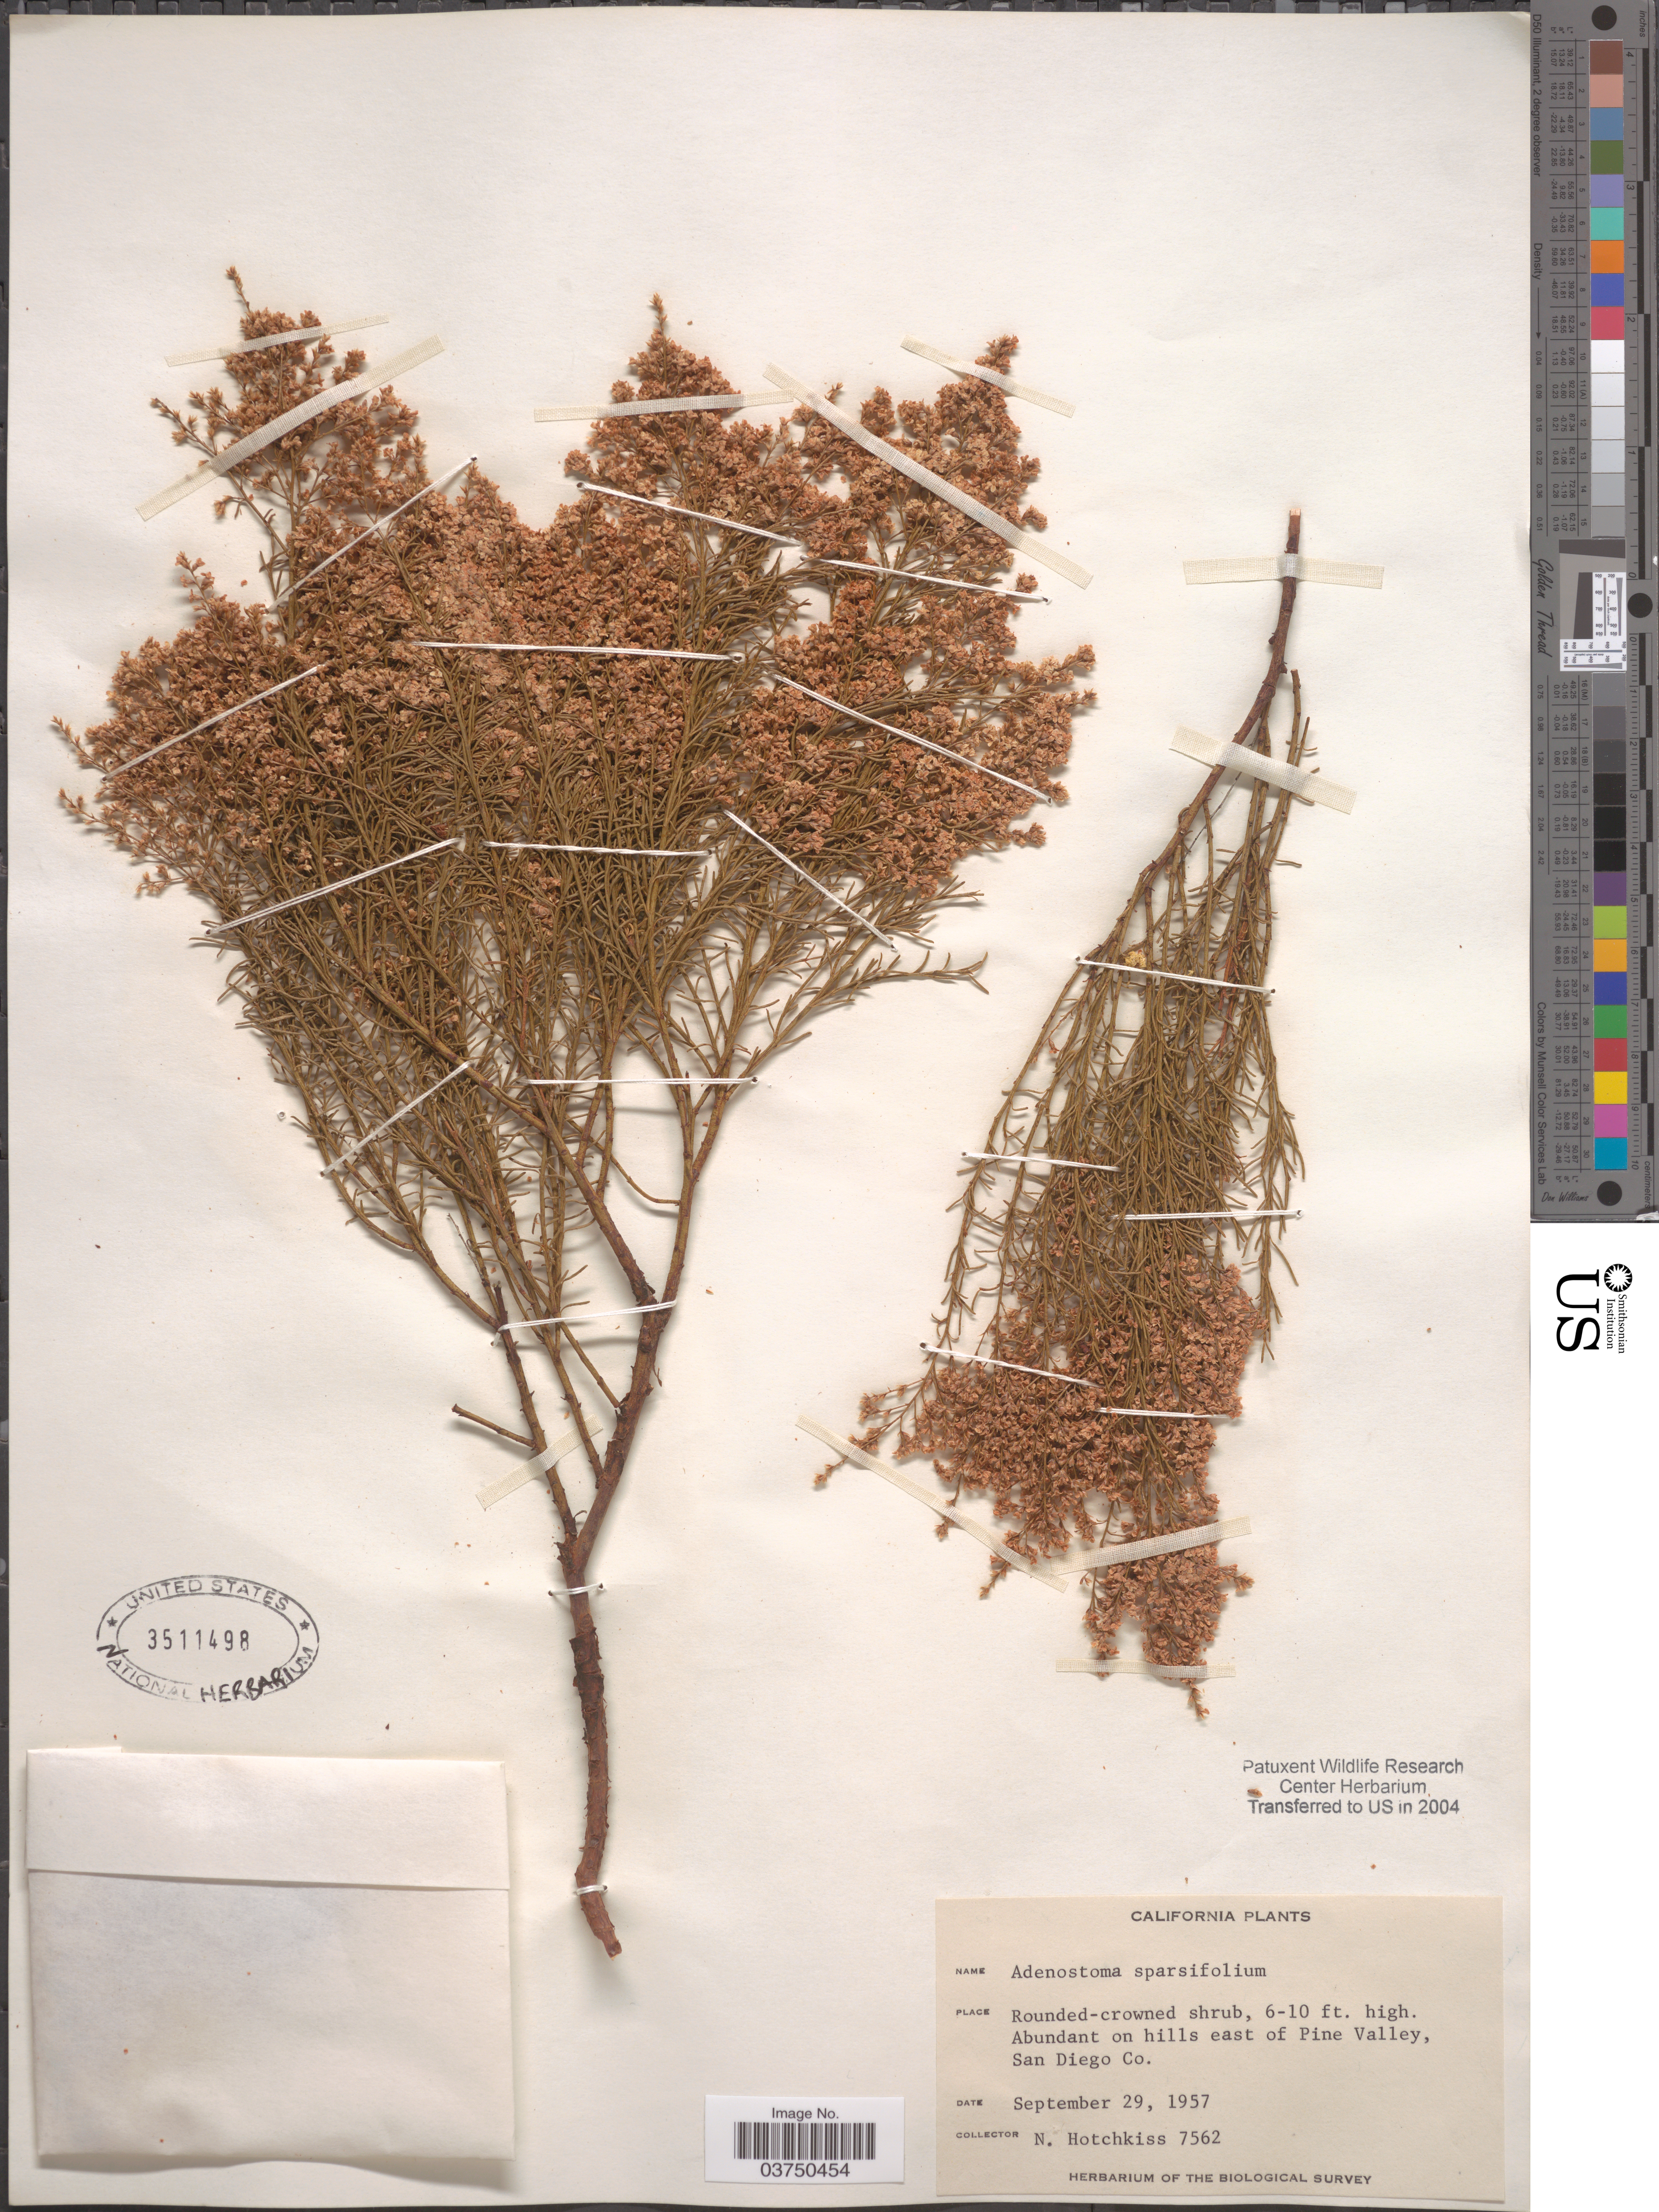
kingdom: Plantae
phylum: Tracheophyta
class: Magnoliopsida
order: Rosales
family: Rosaceae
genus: Adenostoma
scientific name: Adenostoma sparsifolium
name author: Torr.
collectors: N. Hotchkiss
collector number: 7562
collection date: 1957-09-29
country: United States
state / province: California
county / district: San Diego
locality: Abundant on hills east of Pine Valley, San Diego Co.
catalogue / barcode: US 3511498